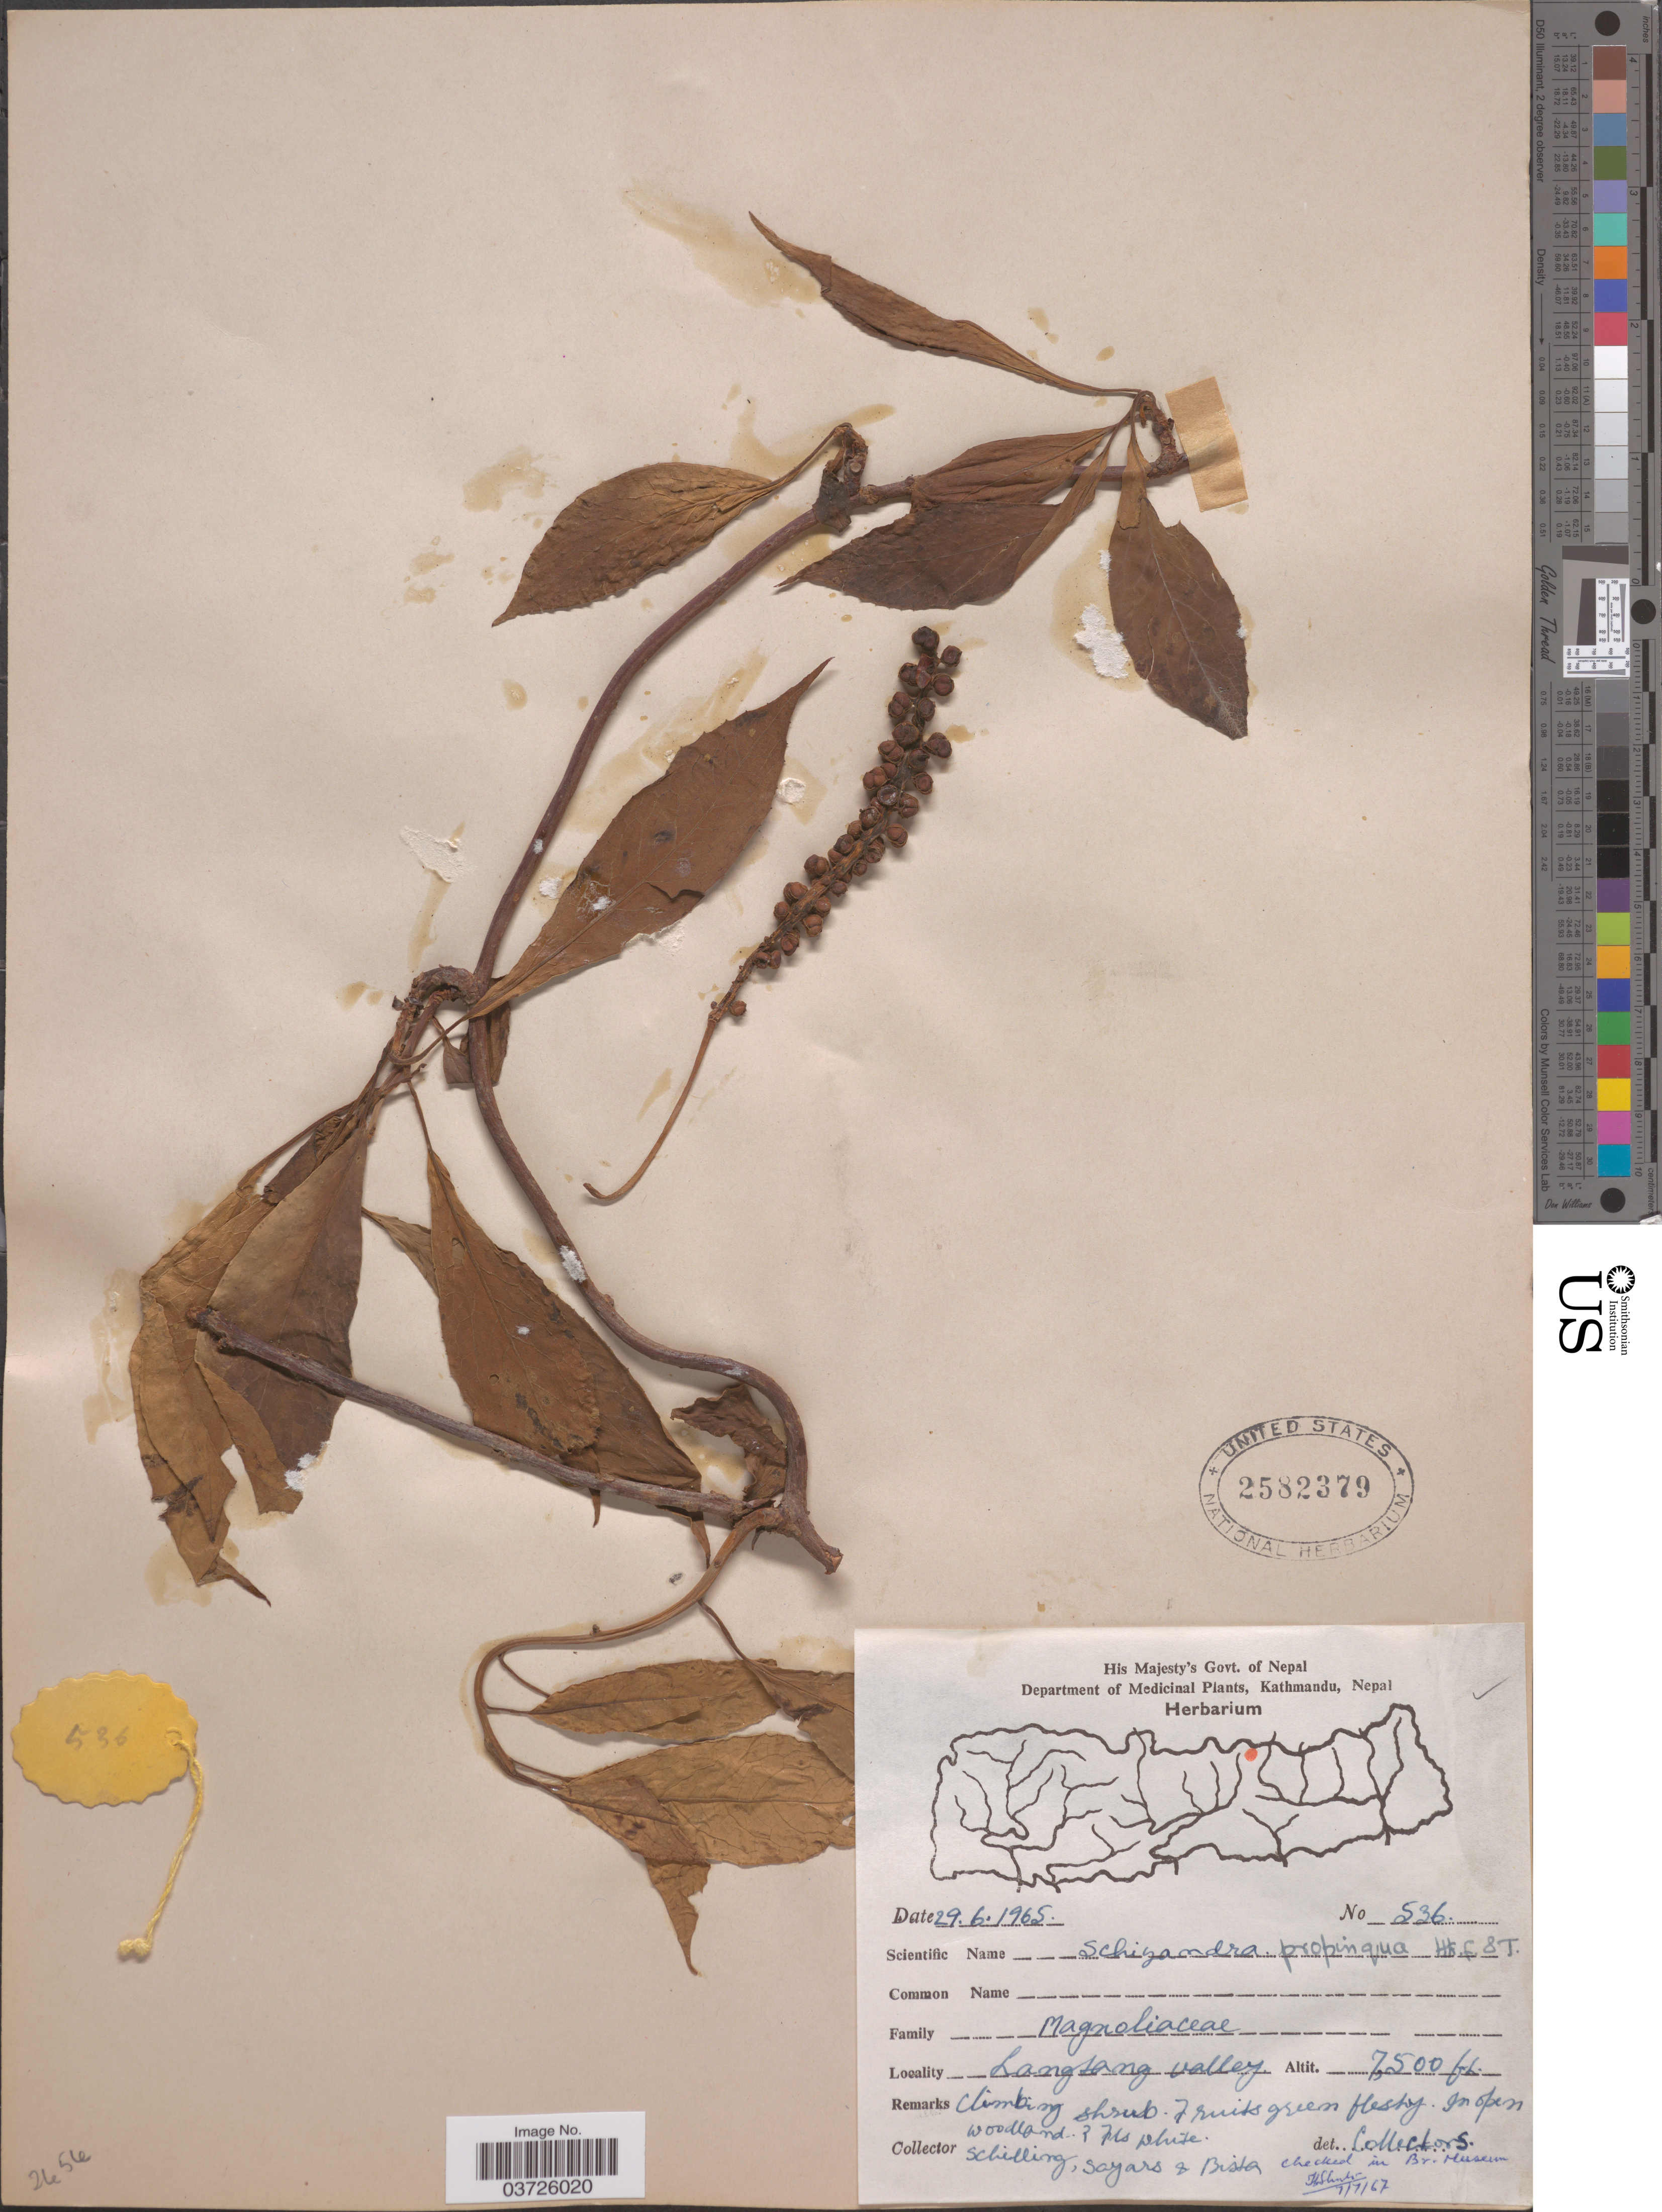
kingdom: Plantae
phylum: Tracheophyta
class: Magnoliopsida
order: Austrobaileyales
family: Schisandraceae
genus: Schisandra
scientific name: Schisandra propinqua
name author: (Wall.) Baill.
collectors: Schilling, --, Sayars & -. Bista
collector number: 536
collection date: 1965-06-29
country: Nepal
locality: Langtang Valley.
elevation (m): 2286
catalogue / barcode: US 2582379